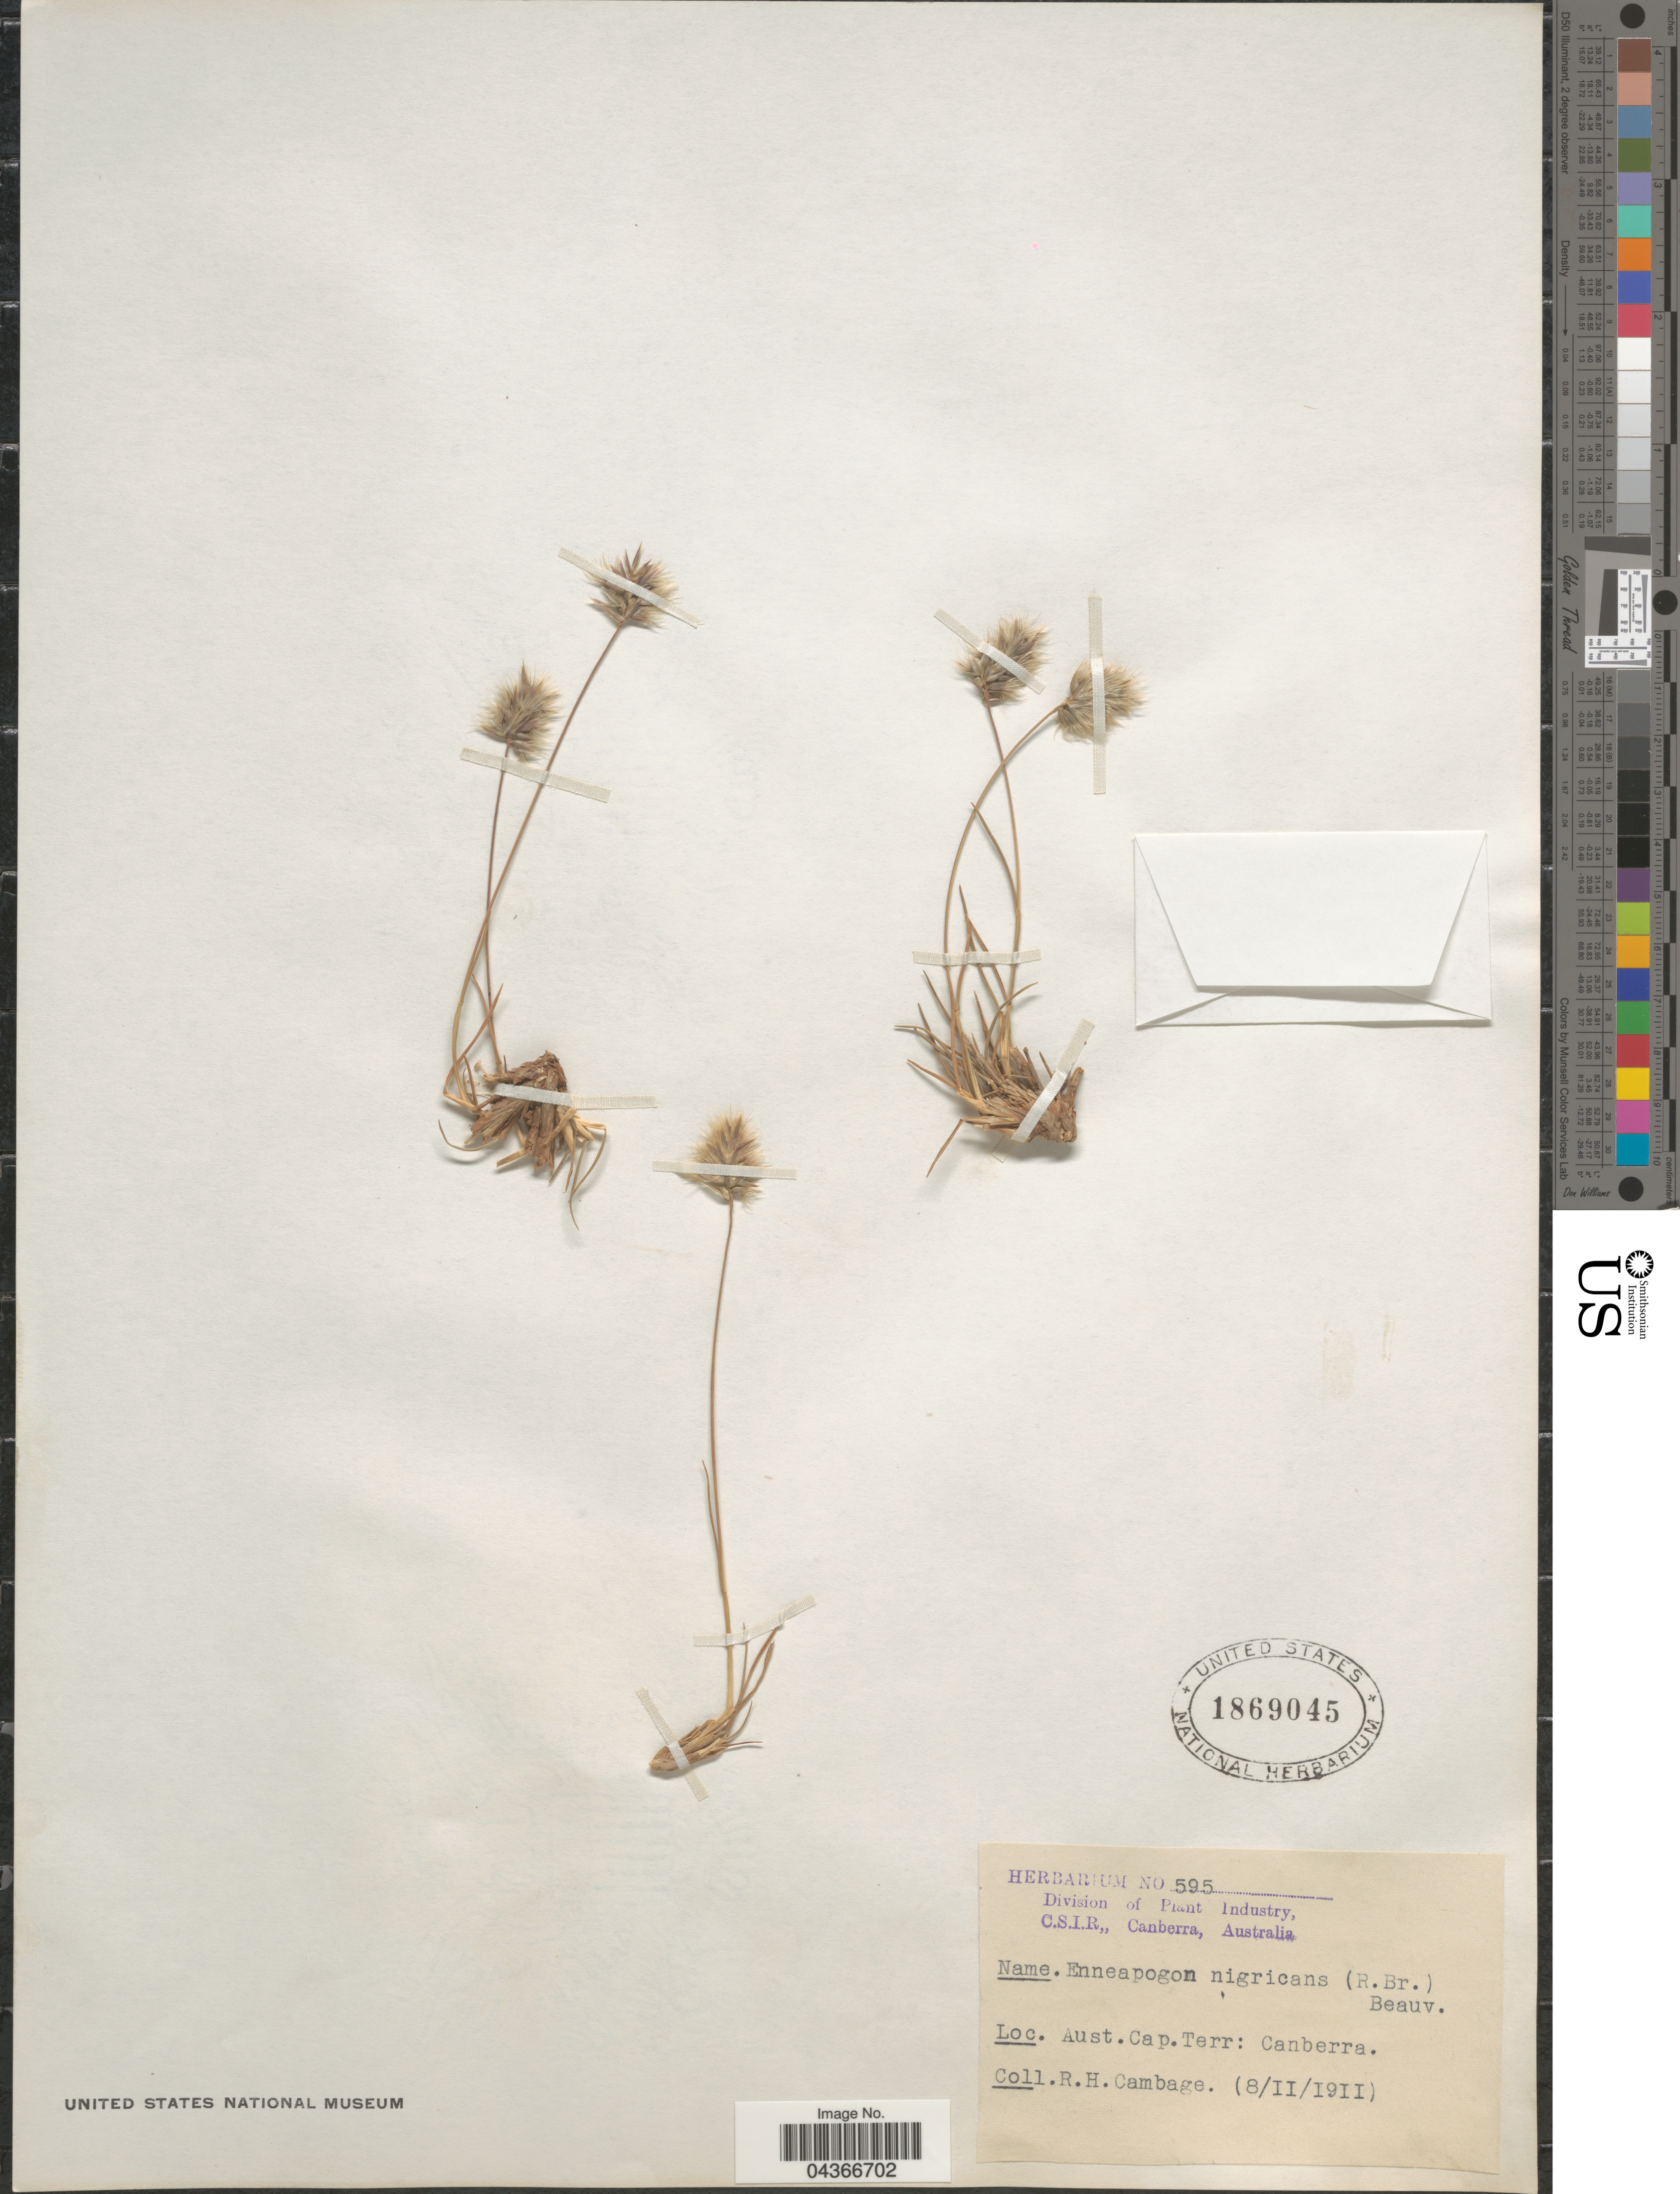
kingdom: Plantae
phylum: Tracheophyta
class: Liliopsida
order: Poales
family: Poaceae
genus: Enneapogon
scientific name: Enneapogon nigricans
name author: (R. Br.) P. Beauv.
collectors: R. Cambage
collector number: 595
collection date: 1911-02-08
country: Australia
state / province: New South Wales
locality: Aust.Cap.Terr: Canberra.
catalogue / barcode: US 1869045